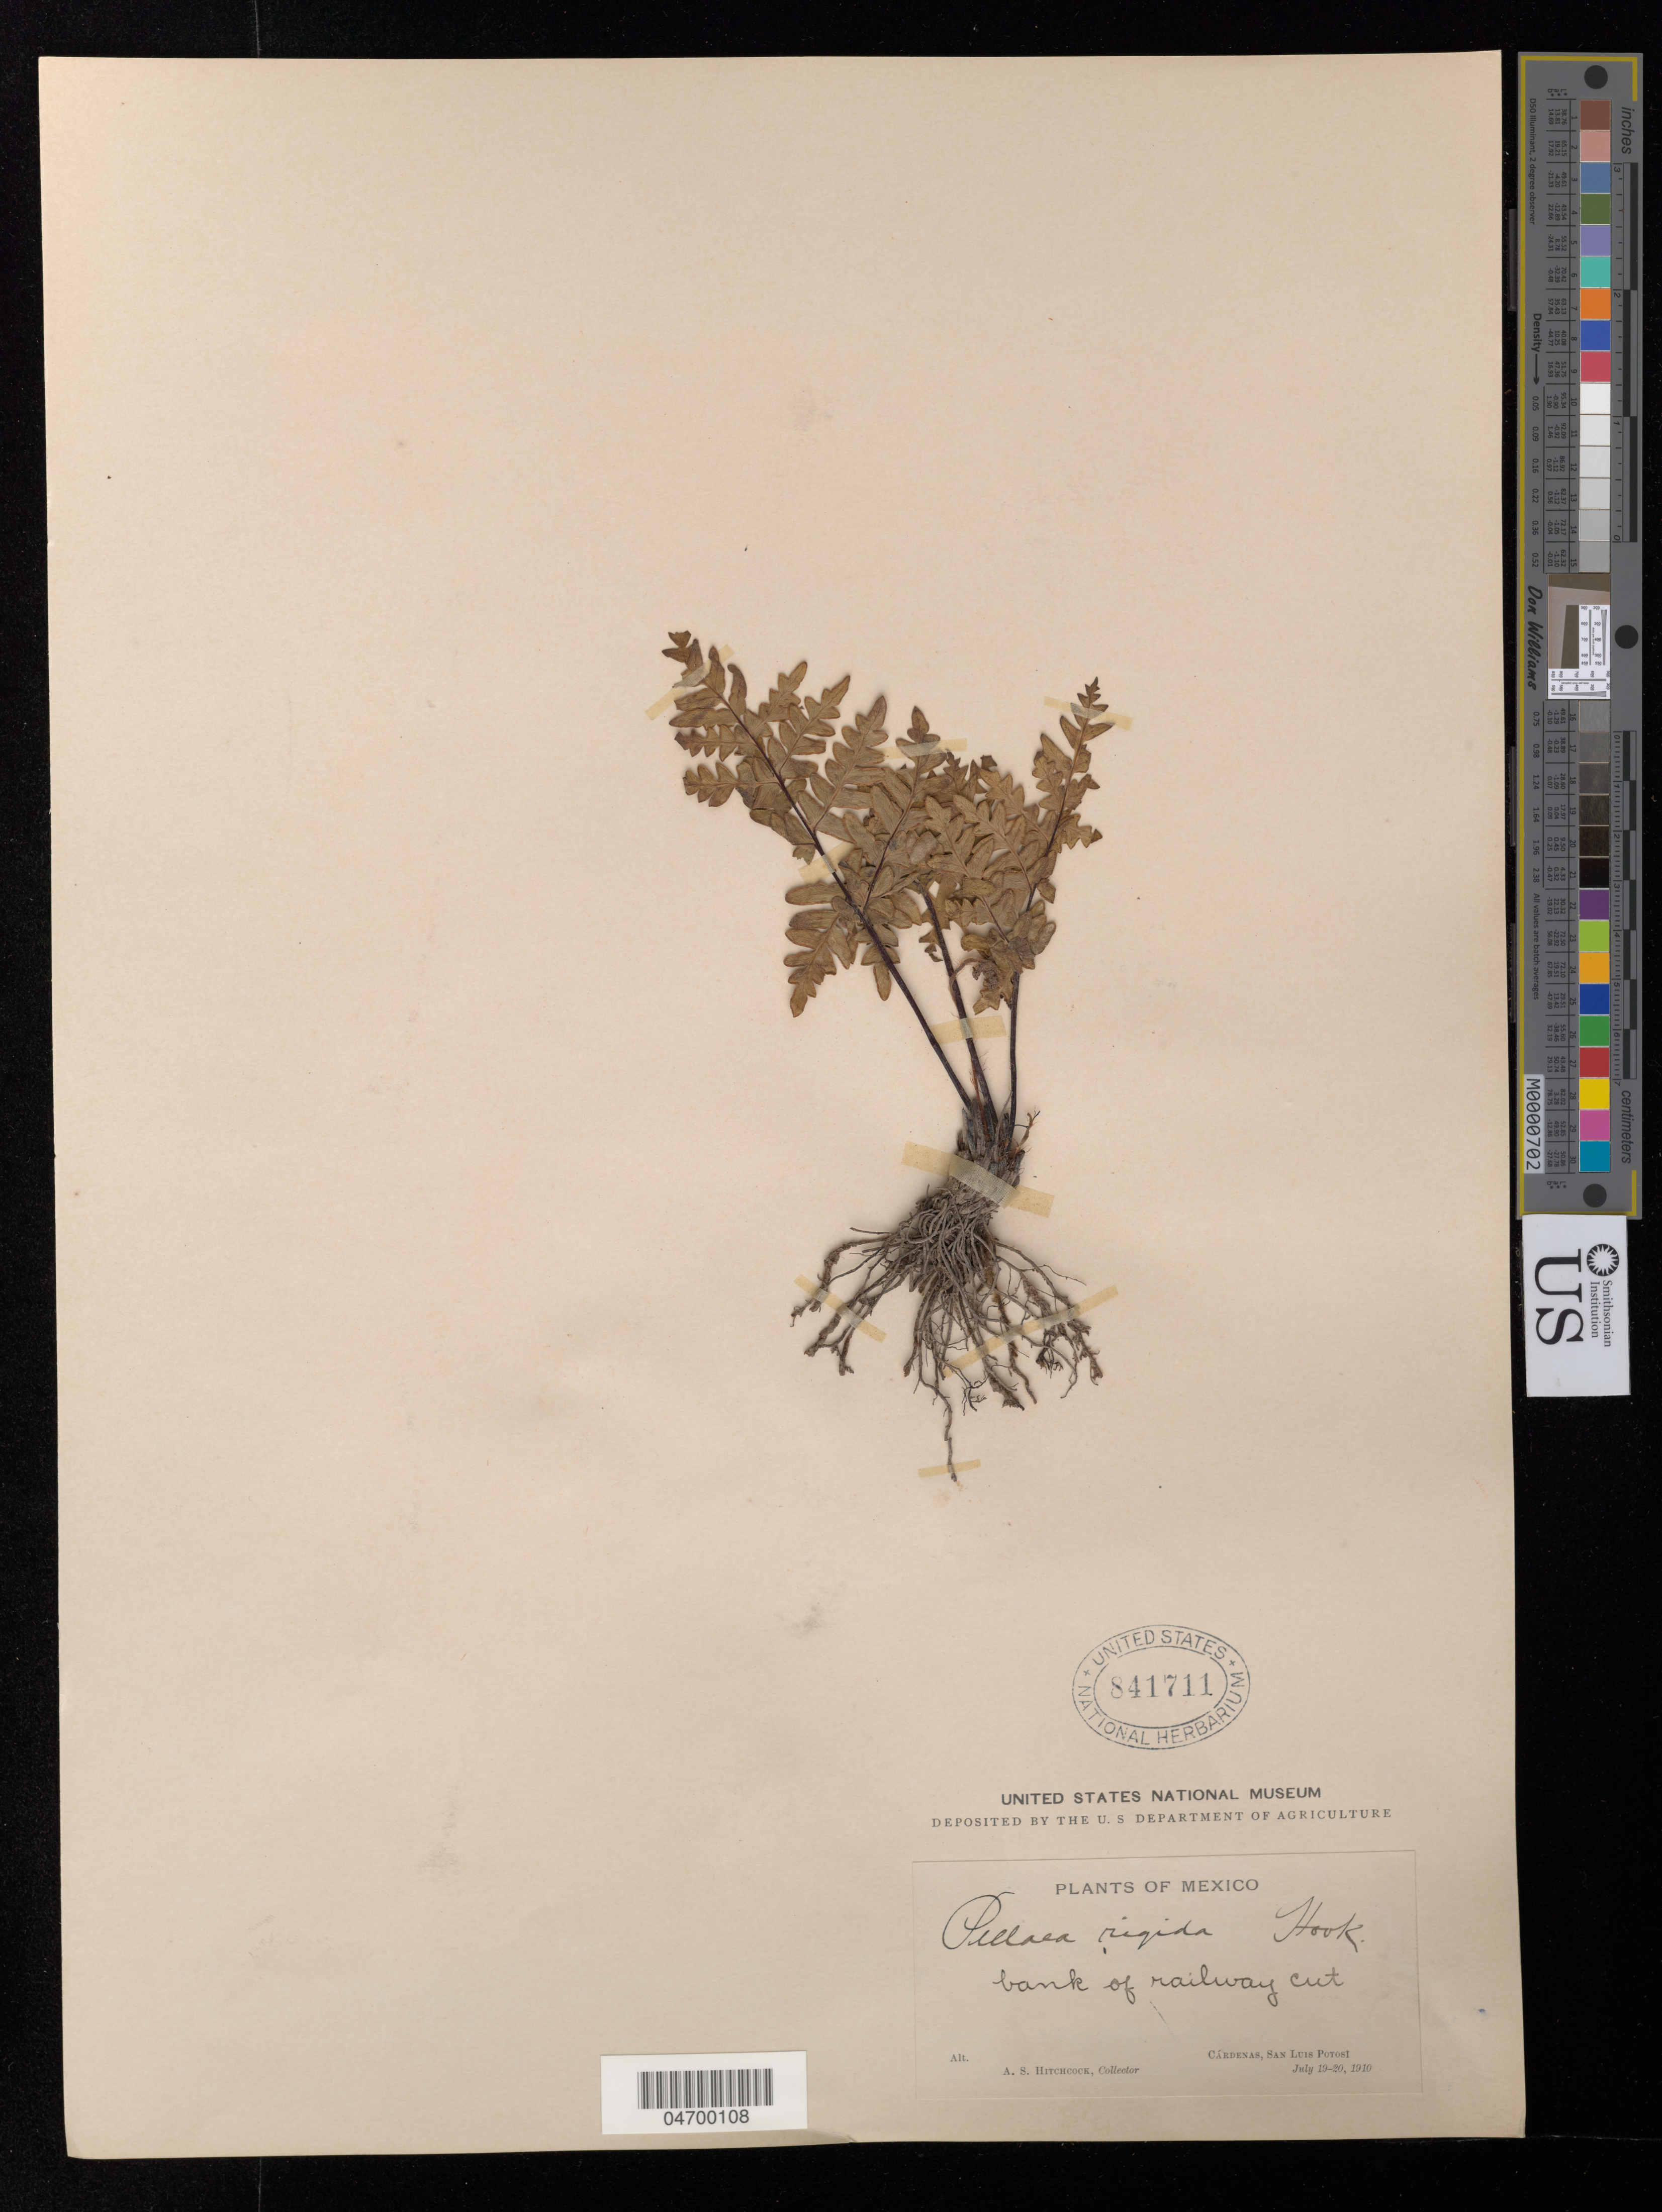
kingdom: Plantae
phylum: Tracheophyta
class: Polypodiopsida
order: Polypodiales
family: Pteridaceae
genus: Pellaea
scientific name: Pellaea rigida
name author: (Sw.) Hook. f.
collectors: A. Hitchcock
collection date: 1910-07-19/1910-07-20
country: Mexico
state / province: San Luis Potosí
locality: Cárdenas. Bank of railway cut.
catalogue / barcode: US 841711